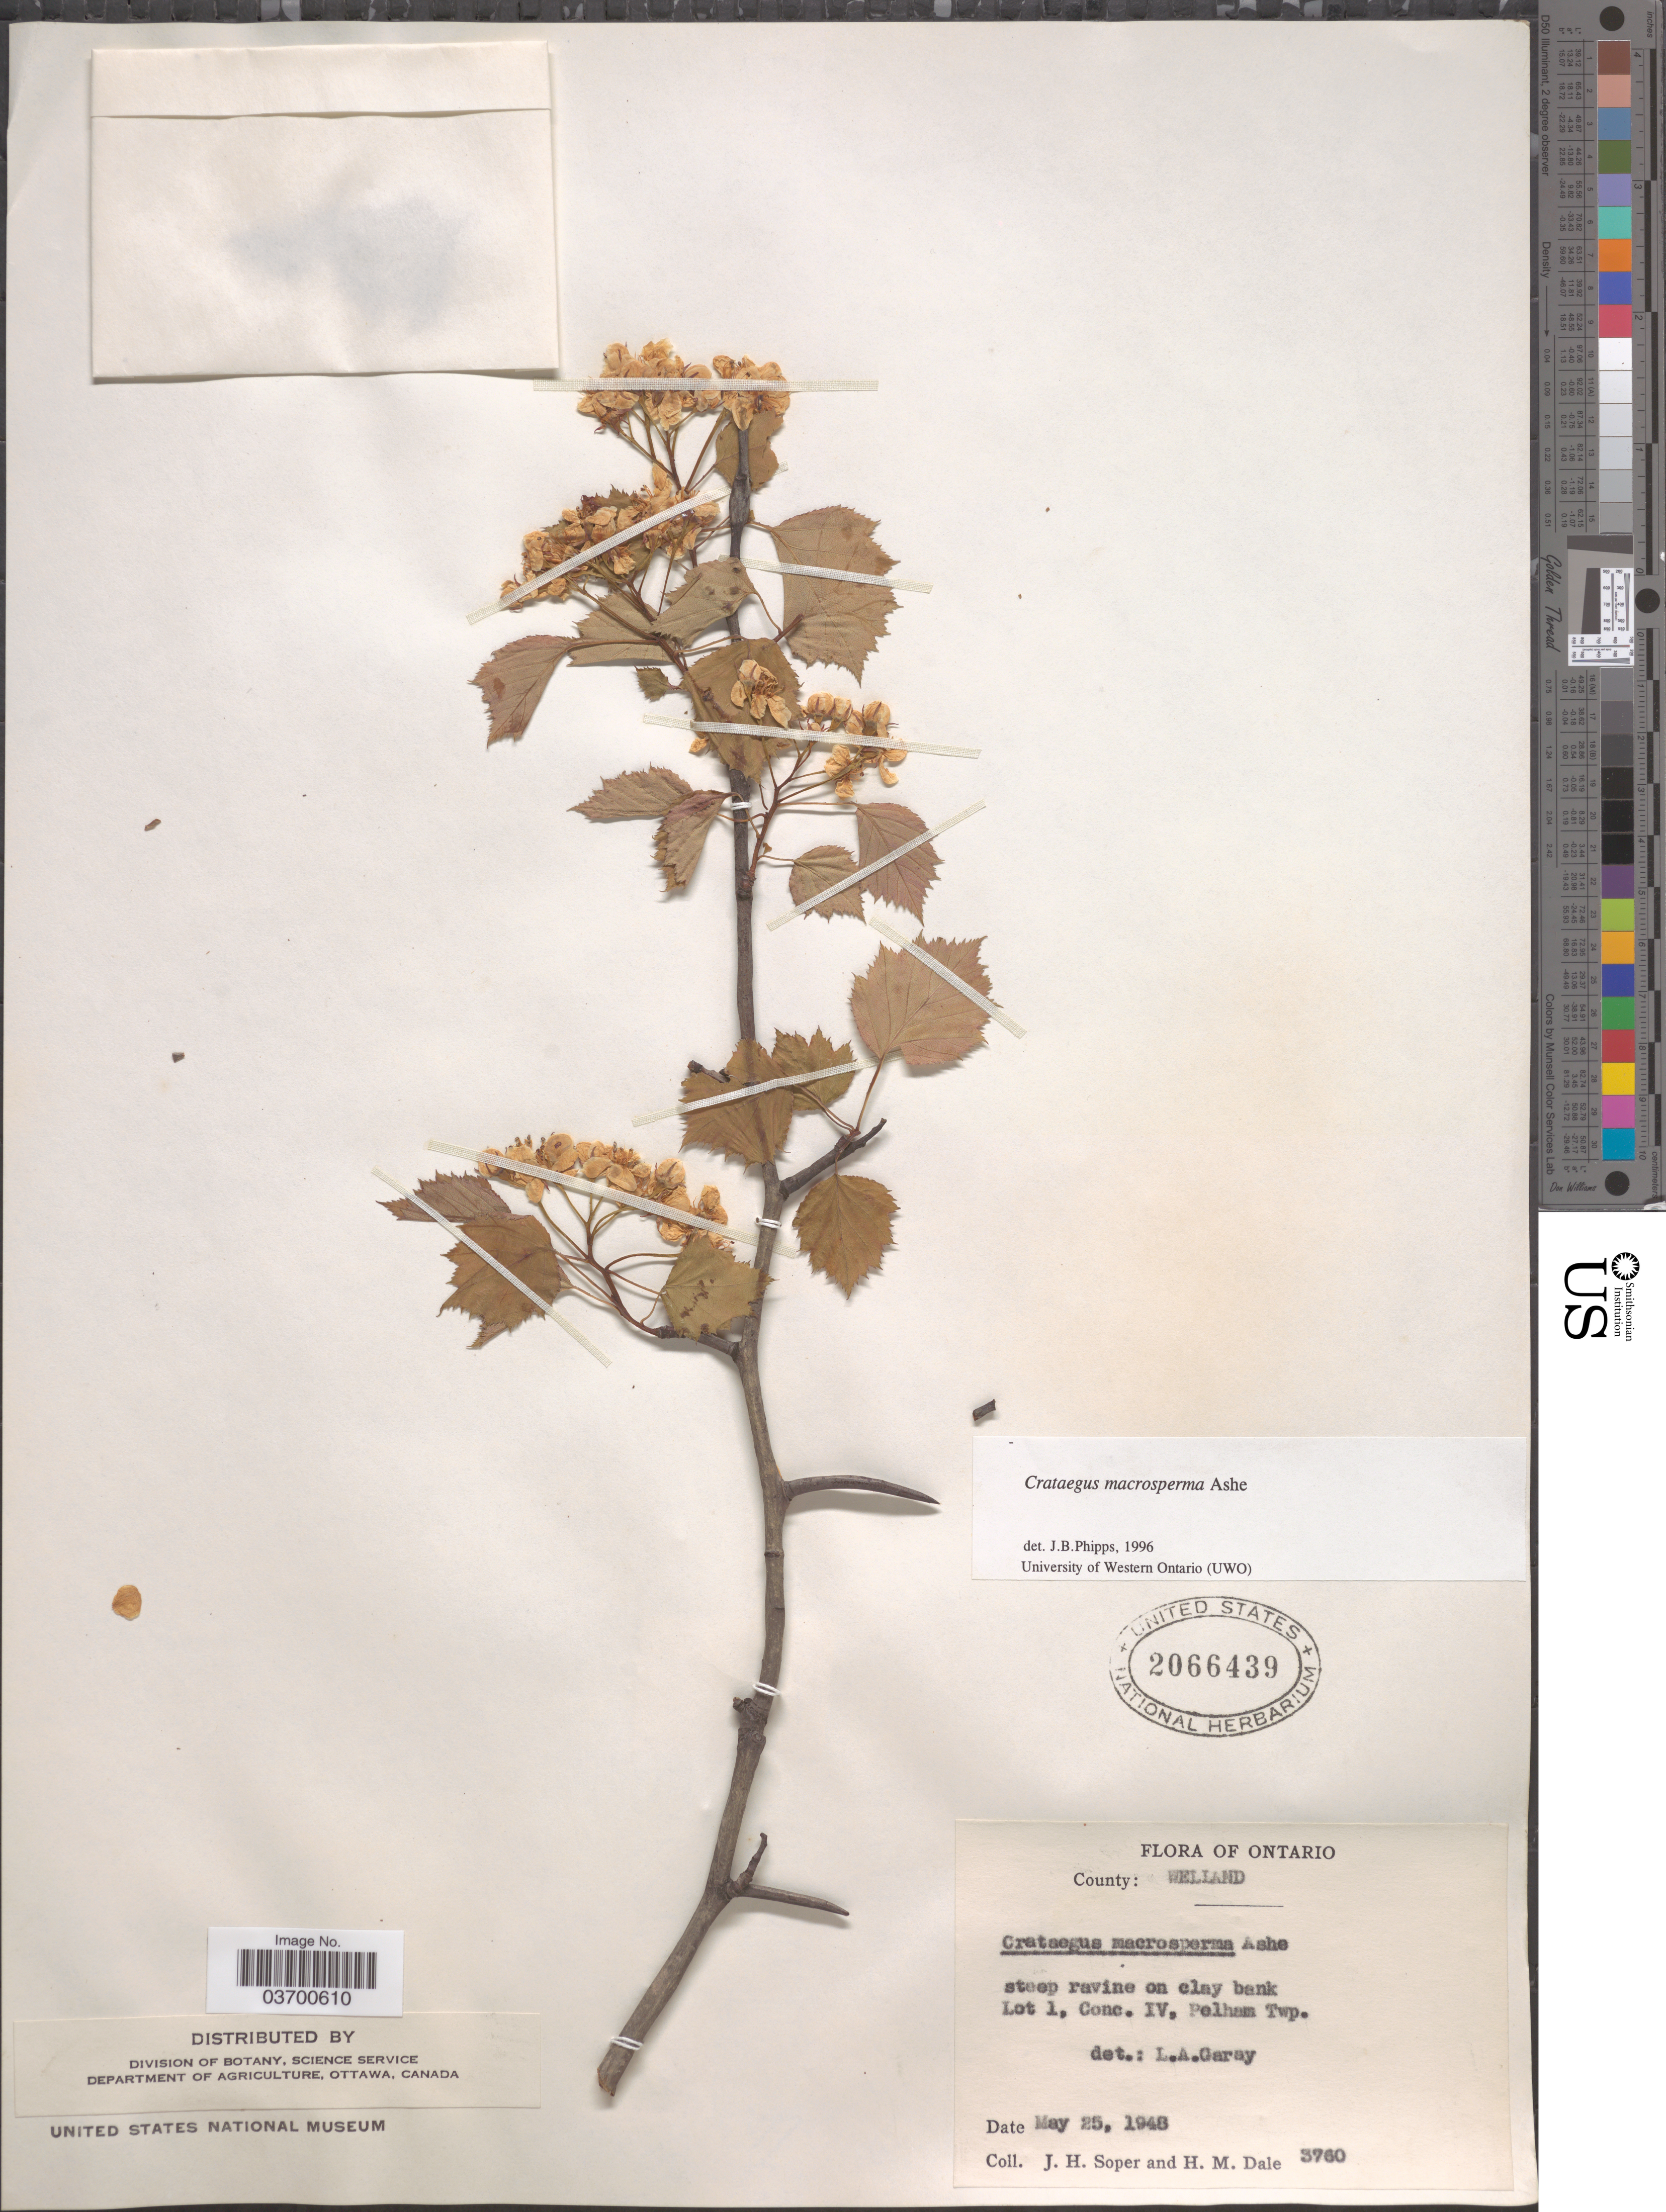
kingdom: Plantae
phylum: Tracheophyta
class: Magnoliopsida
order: Rosales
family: Rosaceae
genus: Crataegus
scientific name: Crataegus macrosperma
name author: Ashe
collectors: J. H. Soper & H. M. Dale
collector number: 3760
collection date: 1948-05-25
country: Canada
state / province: Ontario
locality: County: Welland. Steep ravine on clay bank Lot 1, Conc. IV, Pelham Twp.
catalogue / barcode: US 2066439